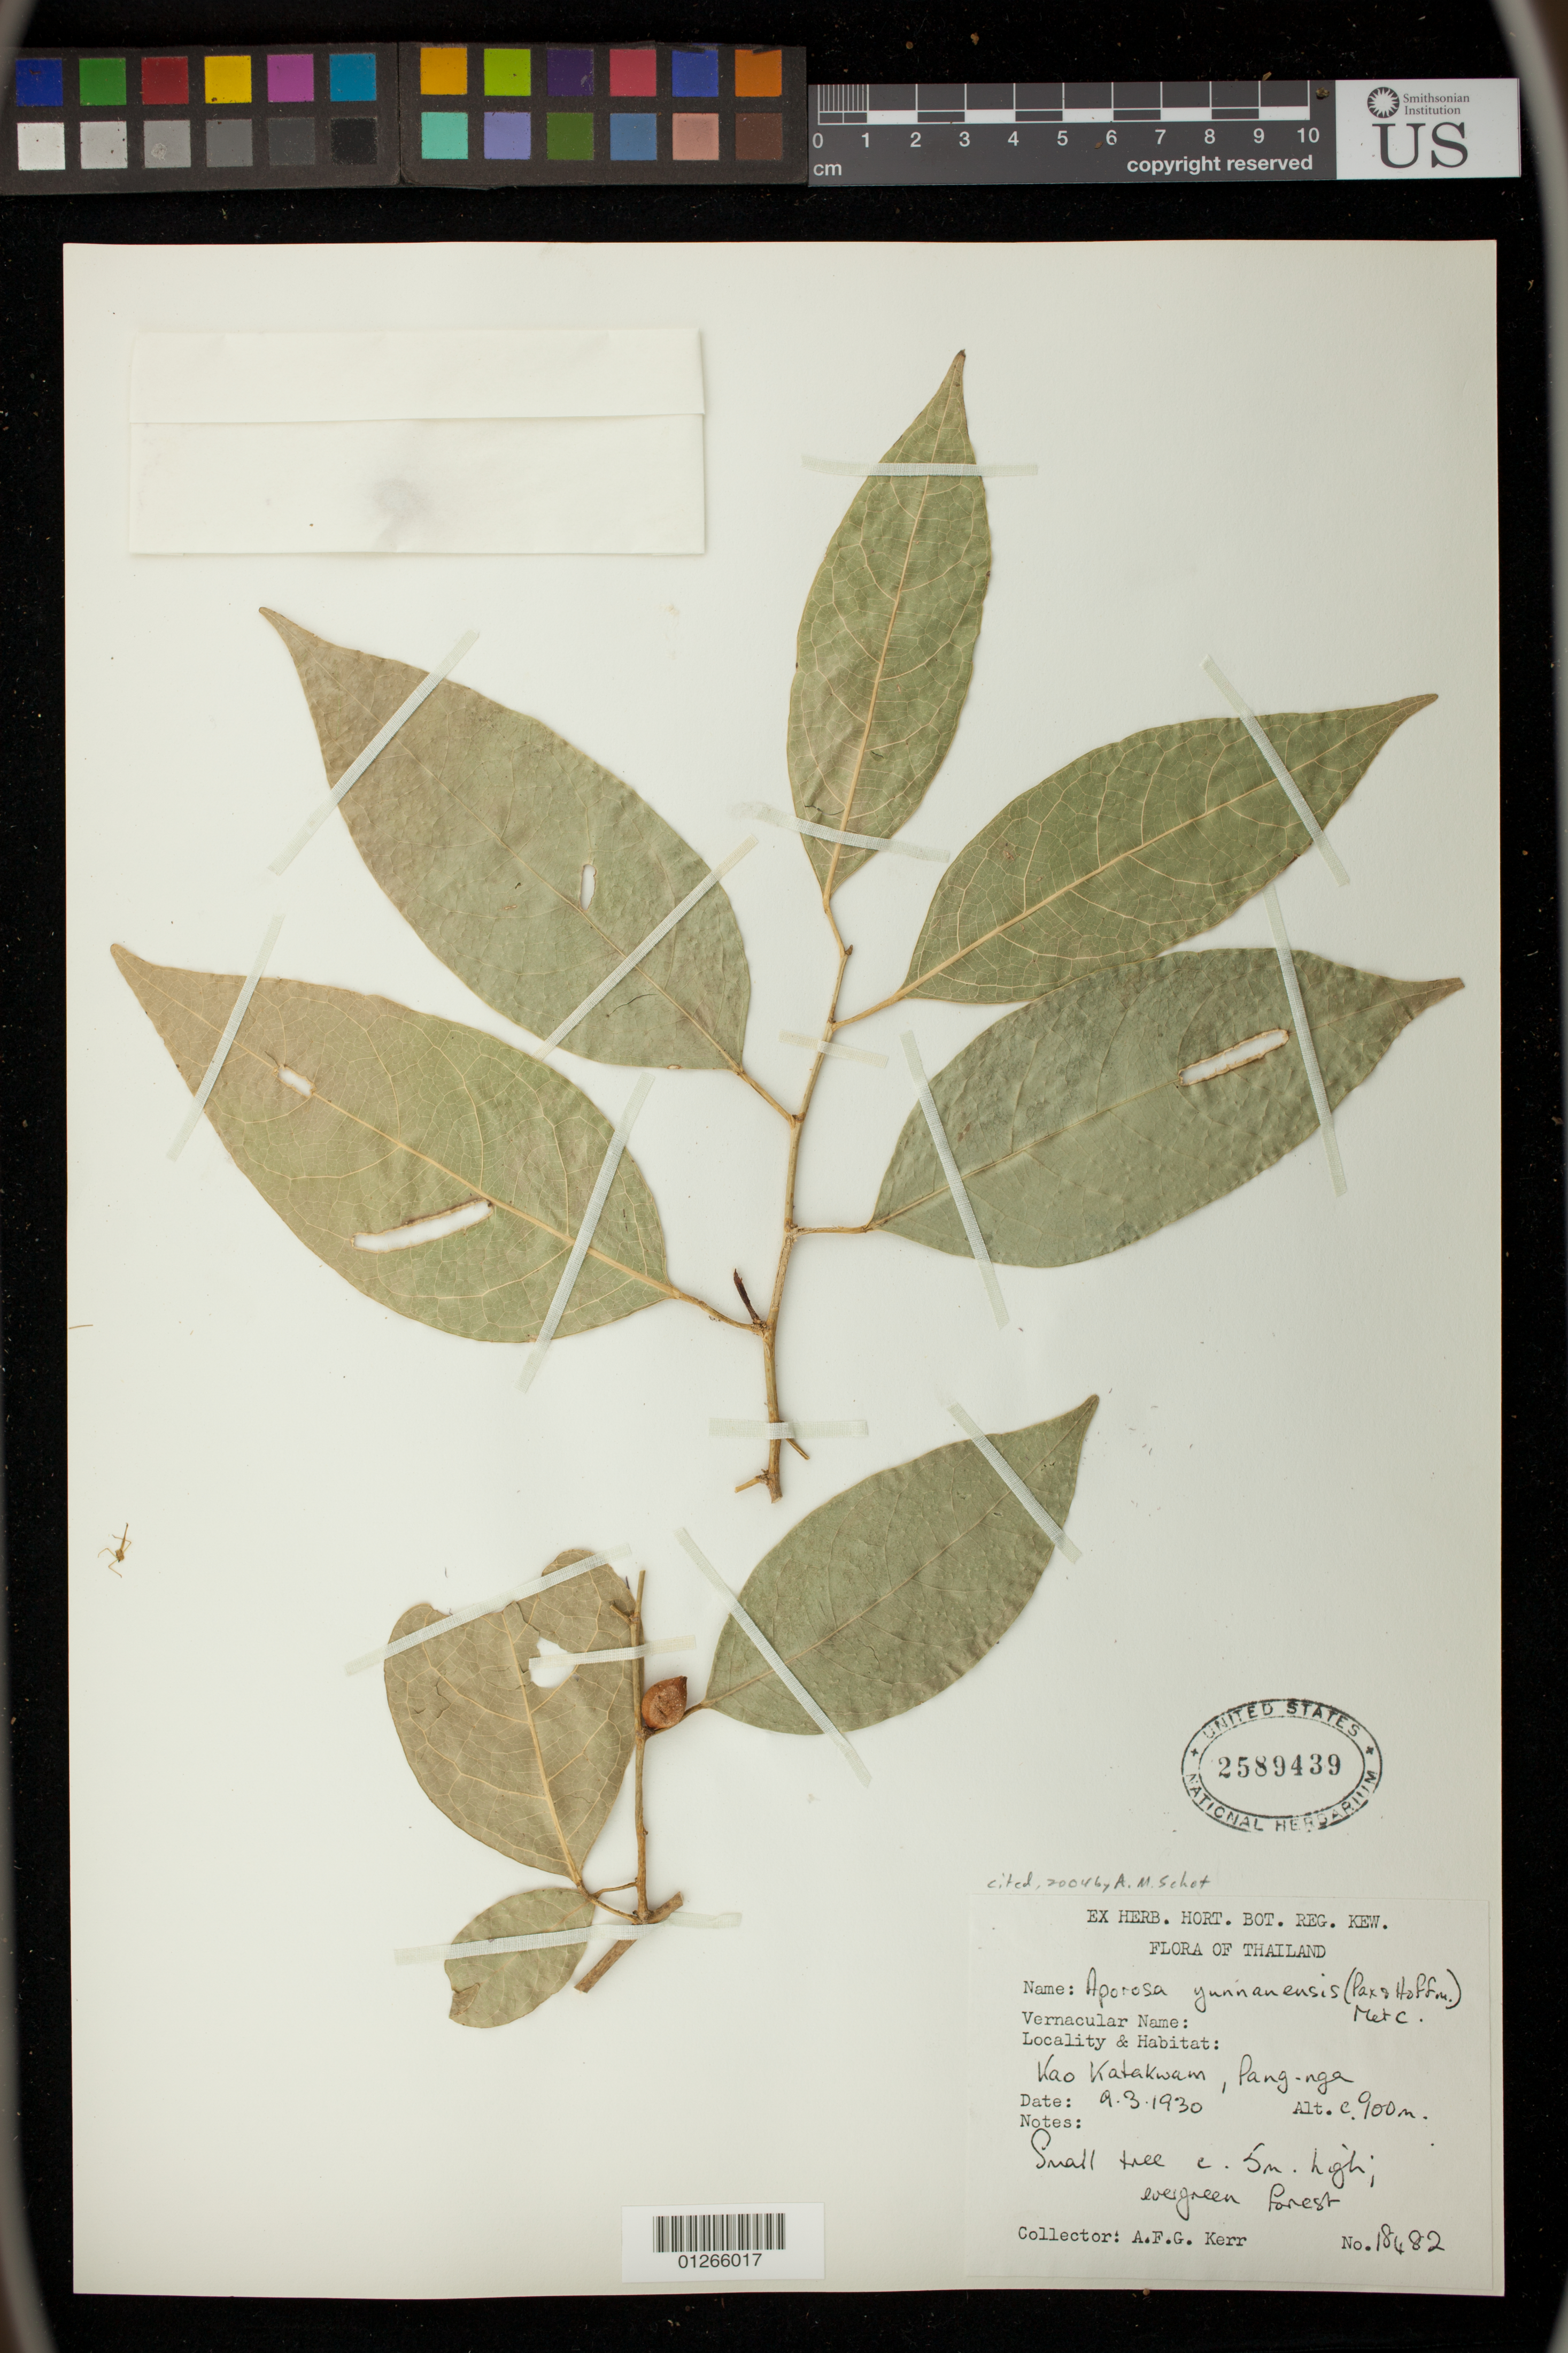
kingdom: Plantae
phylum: Tracheophyta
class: Magnoliopsida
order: Malpighiales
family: Phyllanthaceae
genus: Aporosa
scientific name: Aporosa yunnanensis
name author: (Pax & K. Hoffm.) F.P. Metcalf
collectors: A. F. G. Kerr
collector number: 18482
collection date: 1930-09-03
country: Thailand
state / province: Phang Nga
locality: Kao Katakwam, Pang-nga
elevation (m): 900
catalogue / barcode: US 2589439